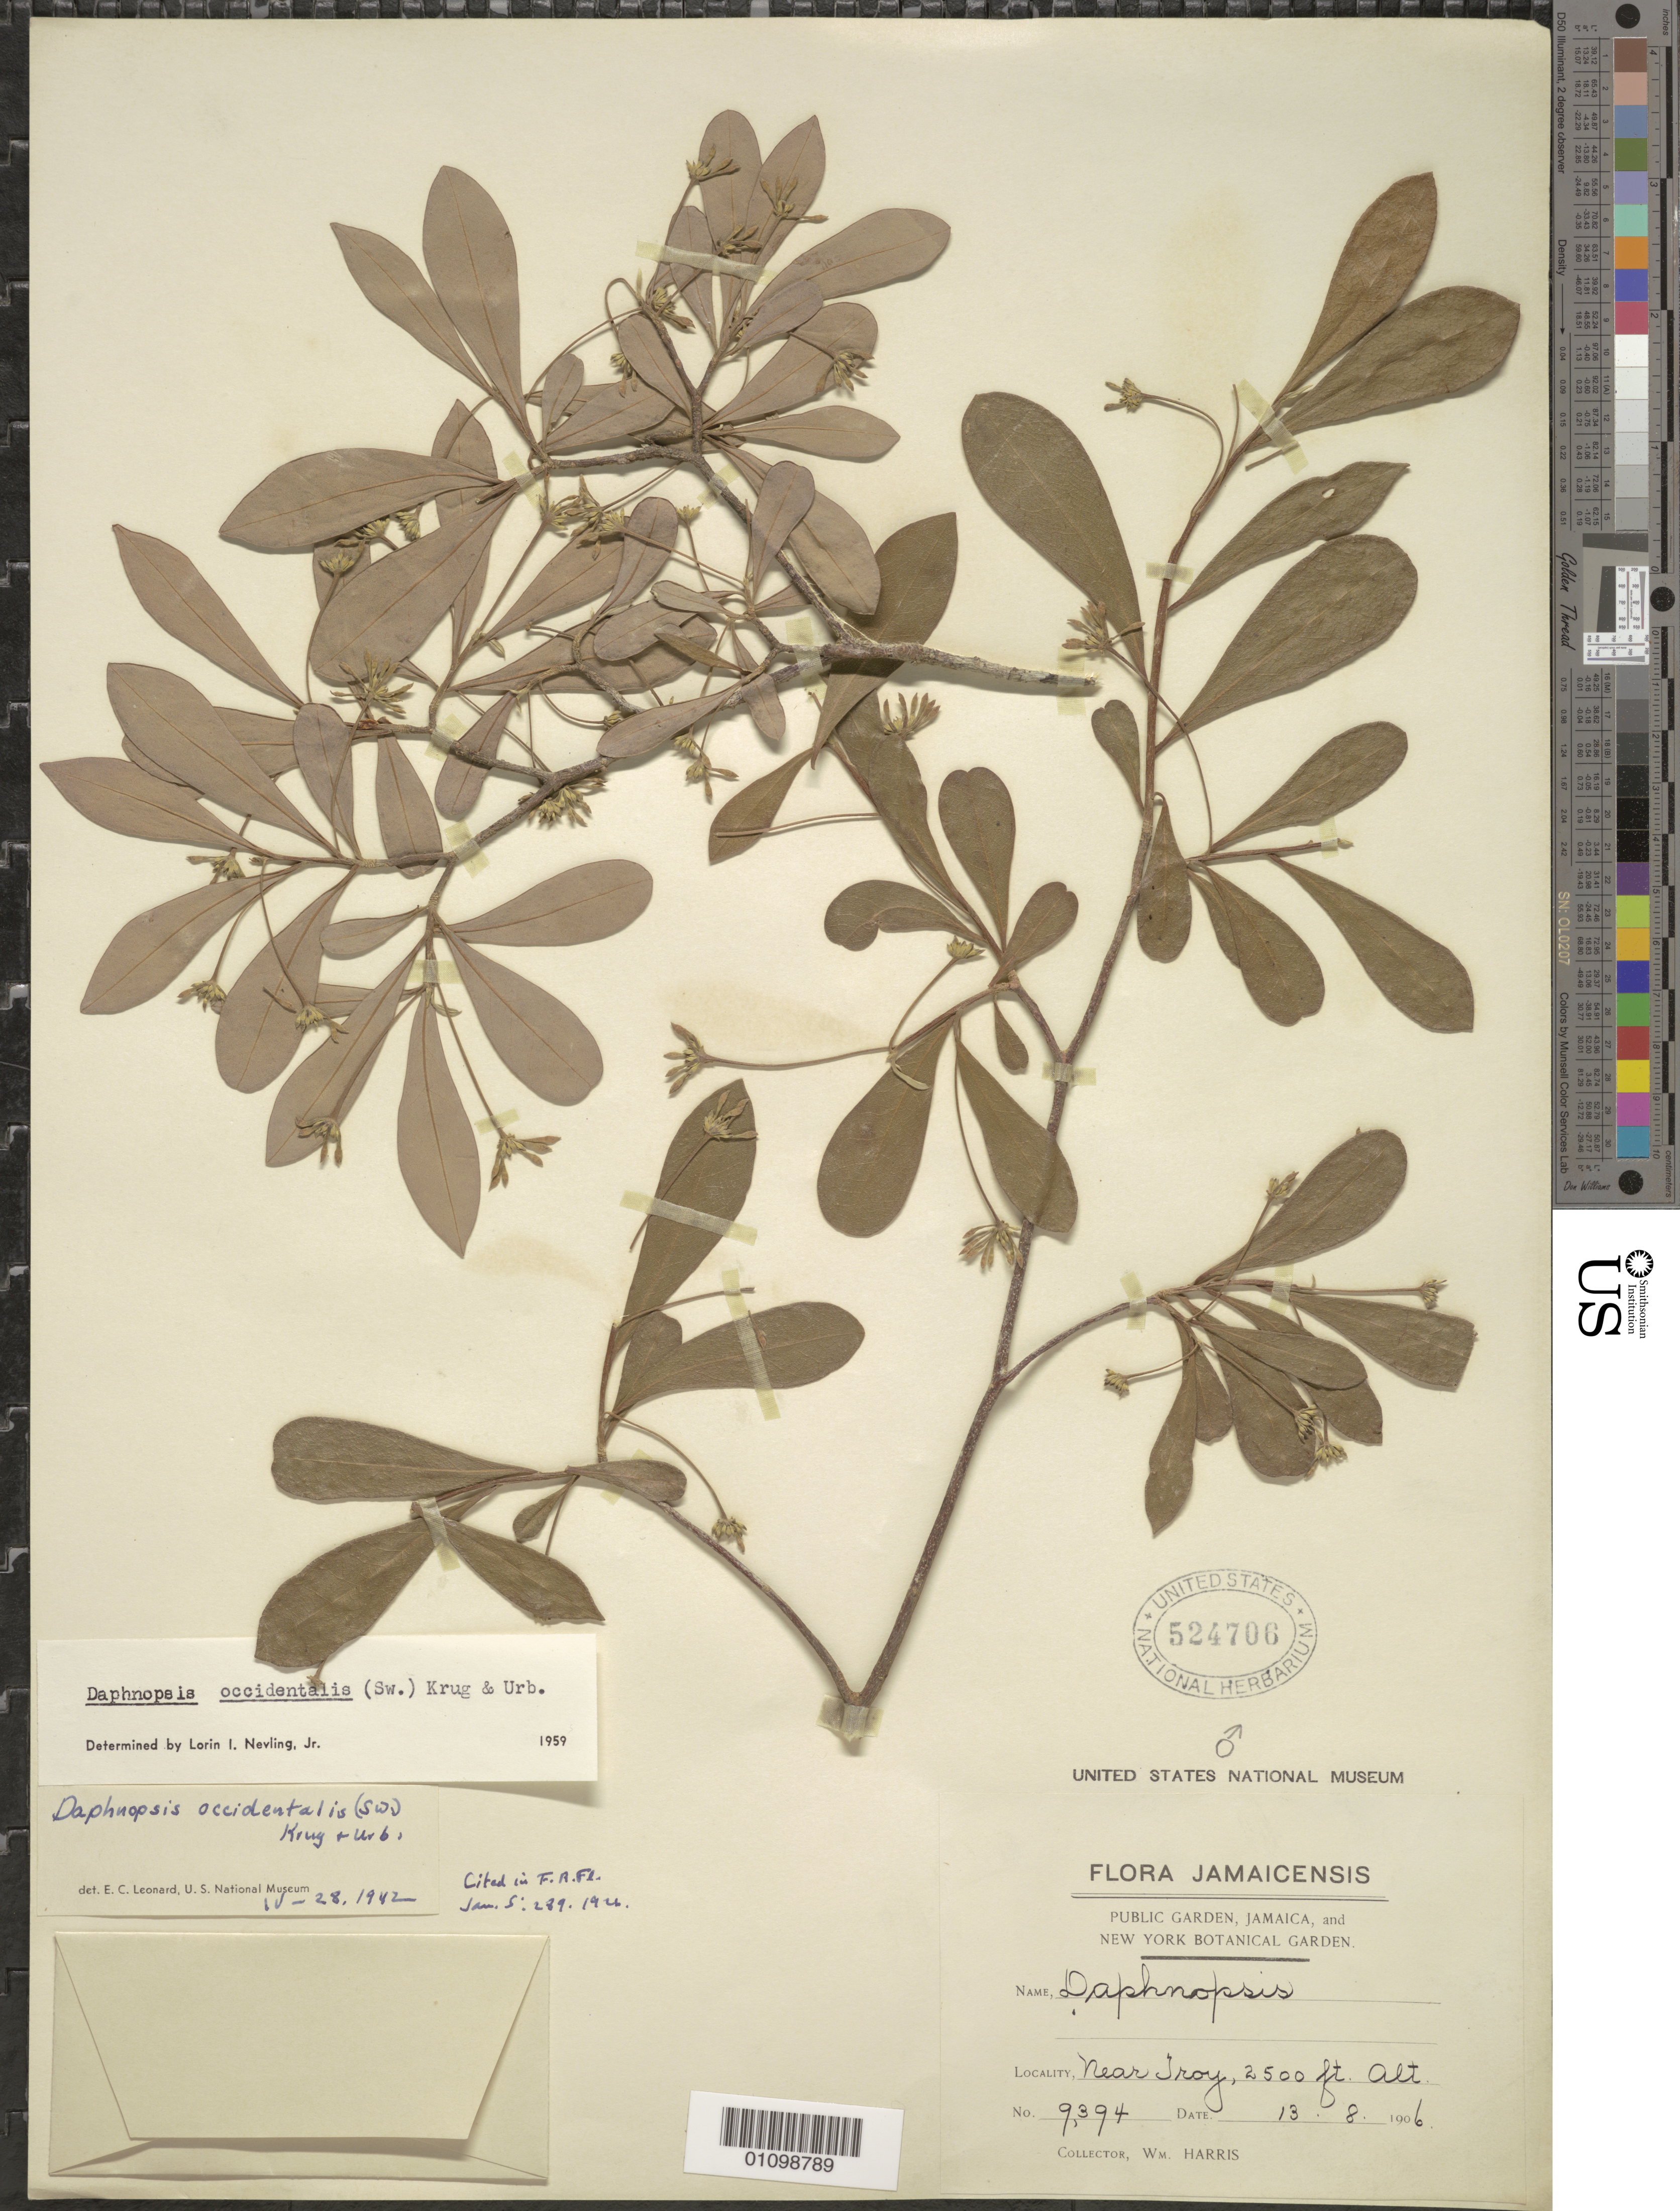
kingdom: Plantae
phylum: Tracheophyta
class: Magnoliopsida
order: Malvales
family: Thymelaeaceae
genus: Daphnopsis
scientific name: Daphnopsis occidentalis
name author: (Sw.) Krug & Urb.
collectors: W. Harris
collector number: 9394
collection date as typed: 13 Aug 1906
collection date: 1906-08-13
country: Jamaica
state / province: Trelawny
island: Jamaica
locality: Near Troy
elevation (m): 762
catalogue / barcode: US 524406